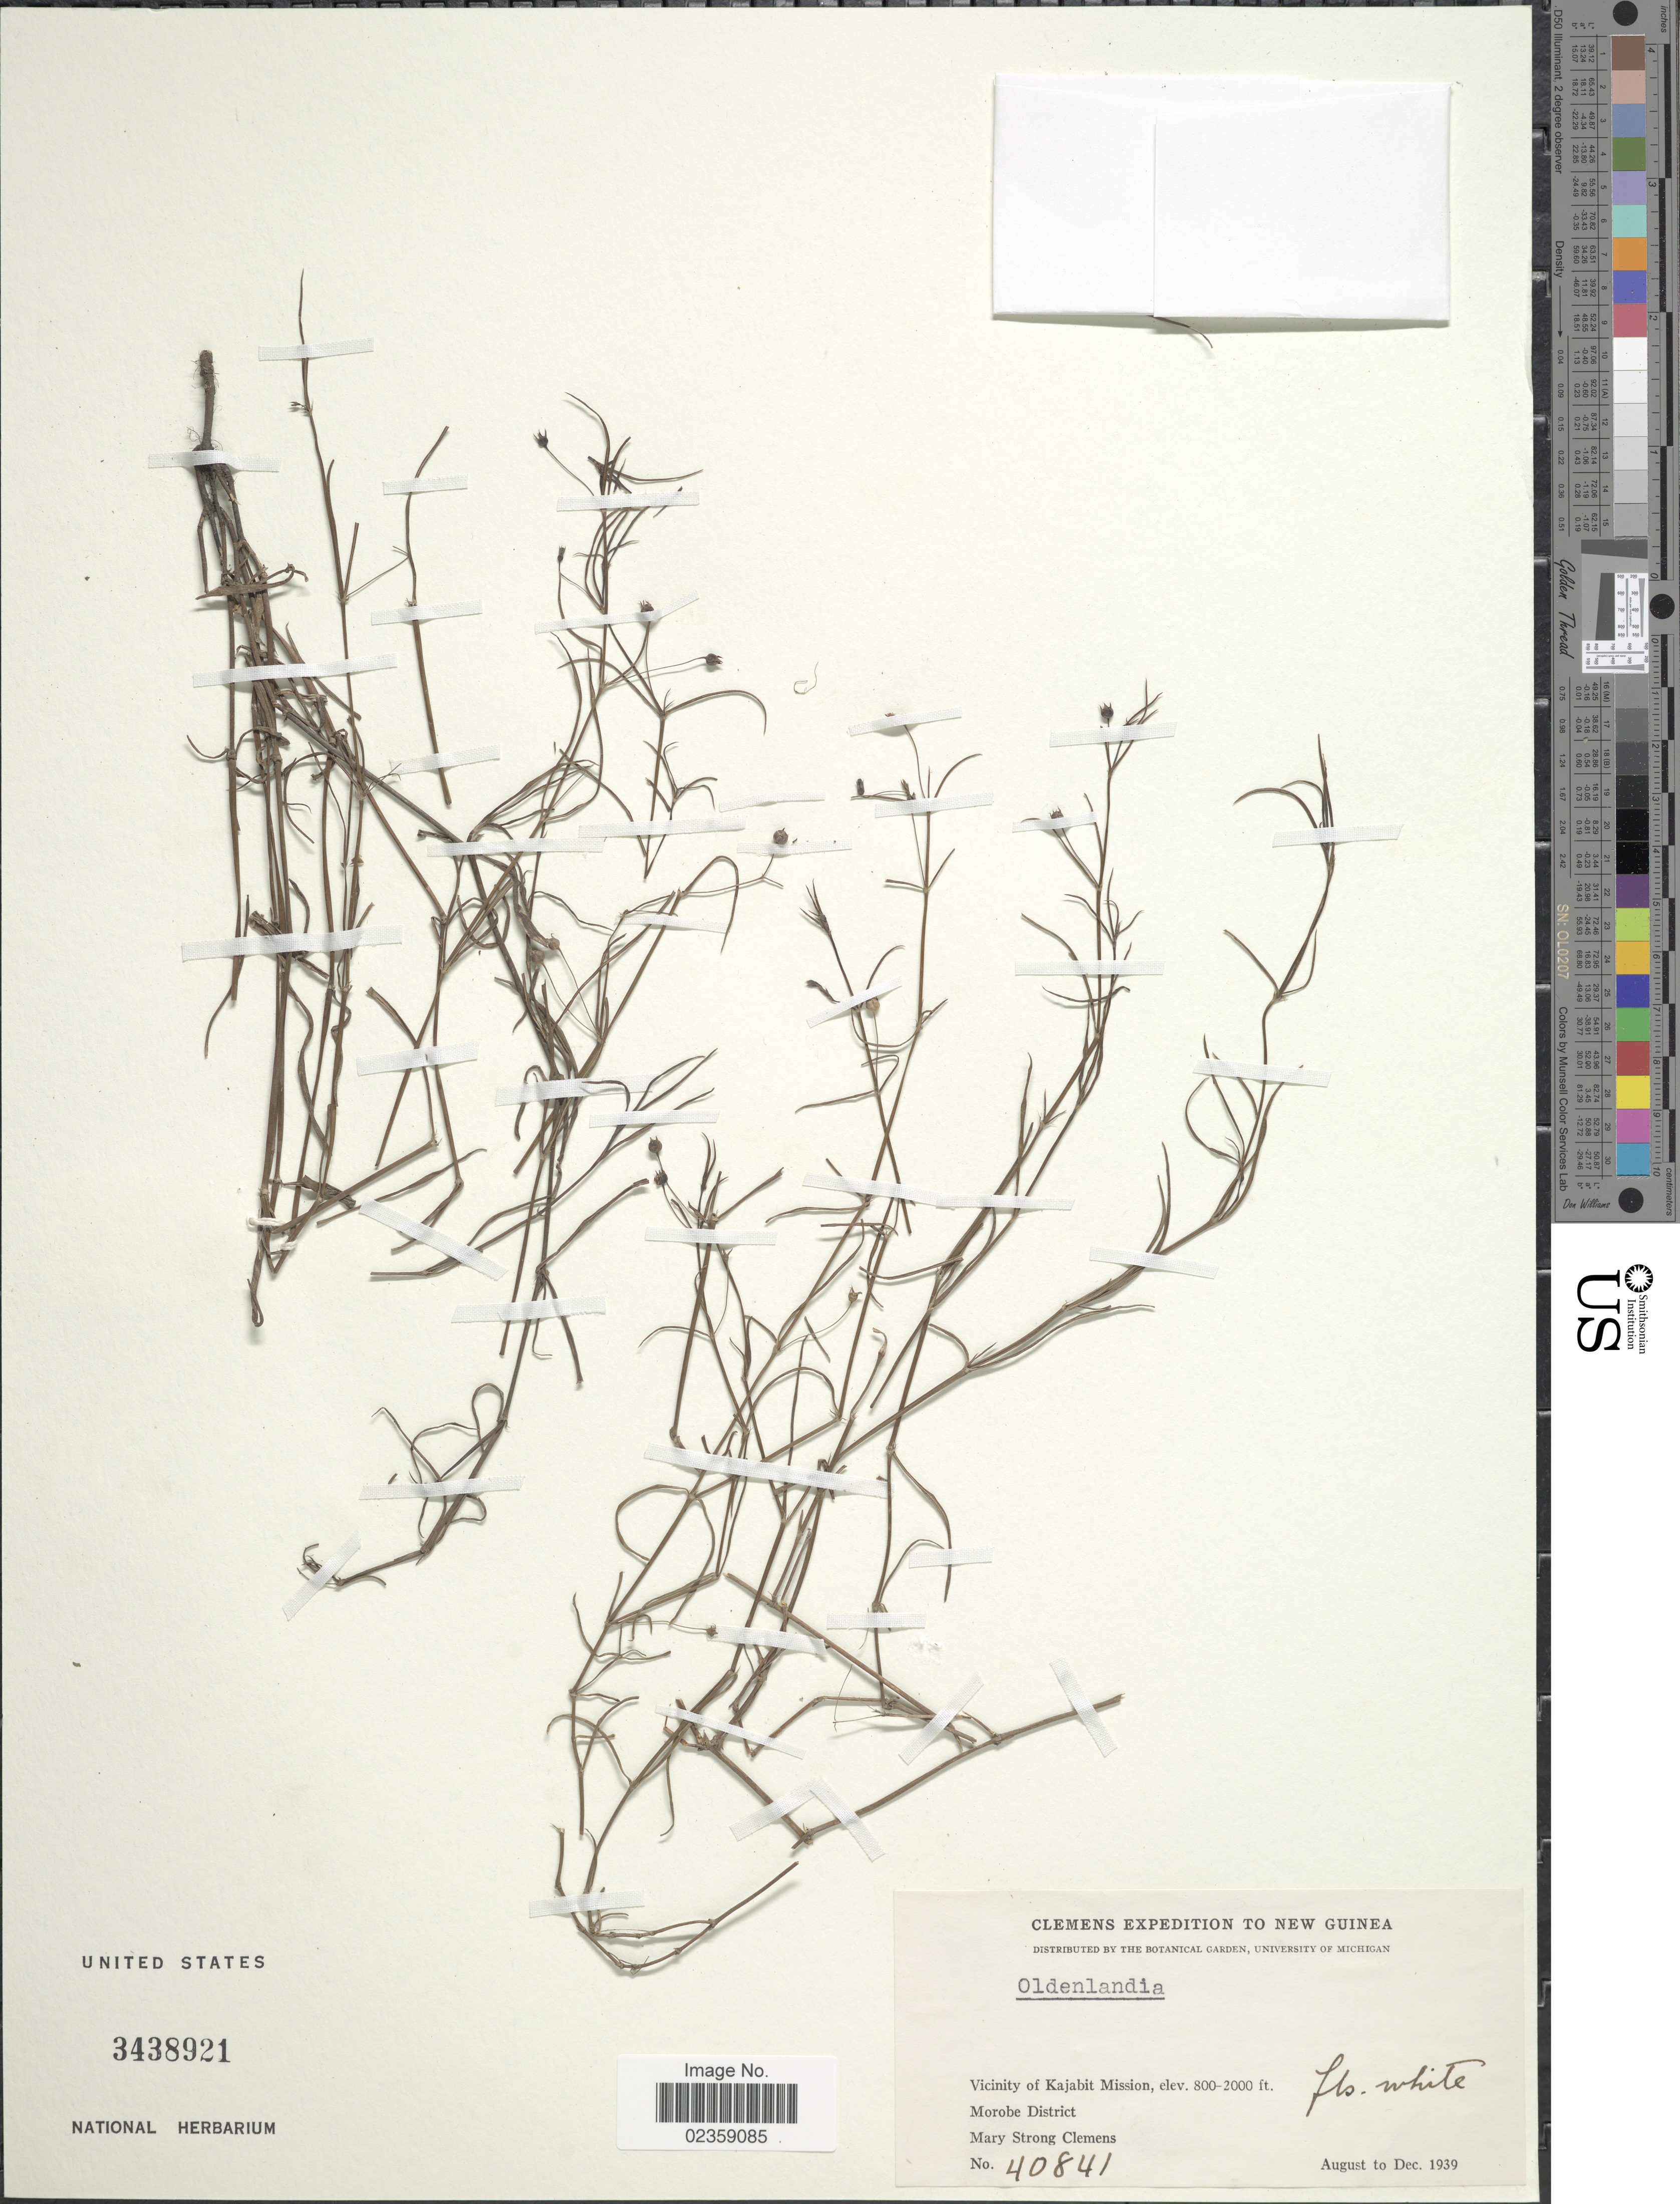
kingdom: Plantae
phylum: Tracheophyta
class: Magnoliopsida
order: Gentianales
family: Rubiaceae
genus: Oldenlandia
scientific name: Oldenlandia sp.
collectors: M. S. Clemens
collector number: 40841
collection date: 1939-08/1939-12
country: Papua New Guinea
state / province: Morobe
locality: Vicinity of Kajabit Mission. Morobe District. New Guinea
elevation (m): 244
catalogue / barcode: US 3438921